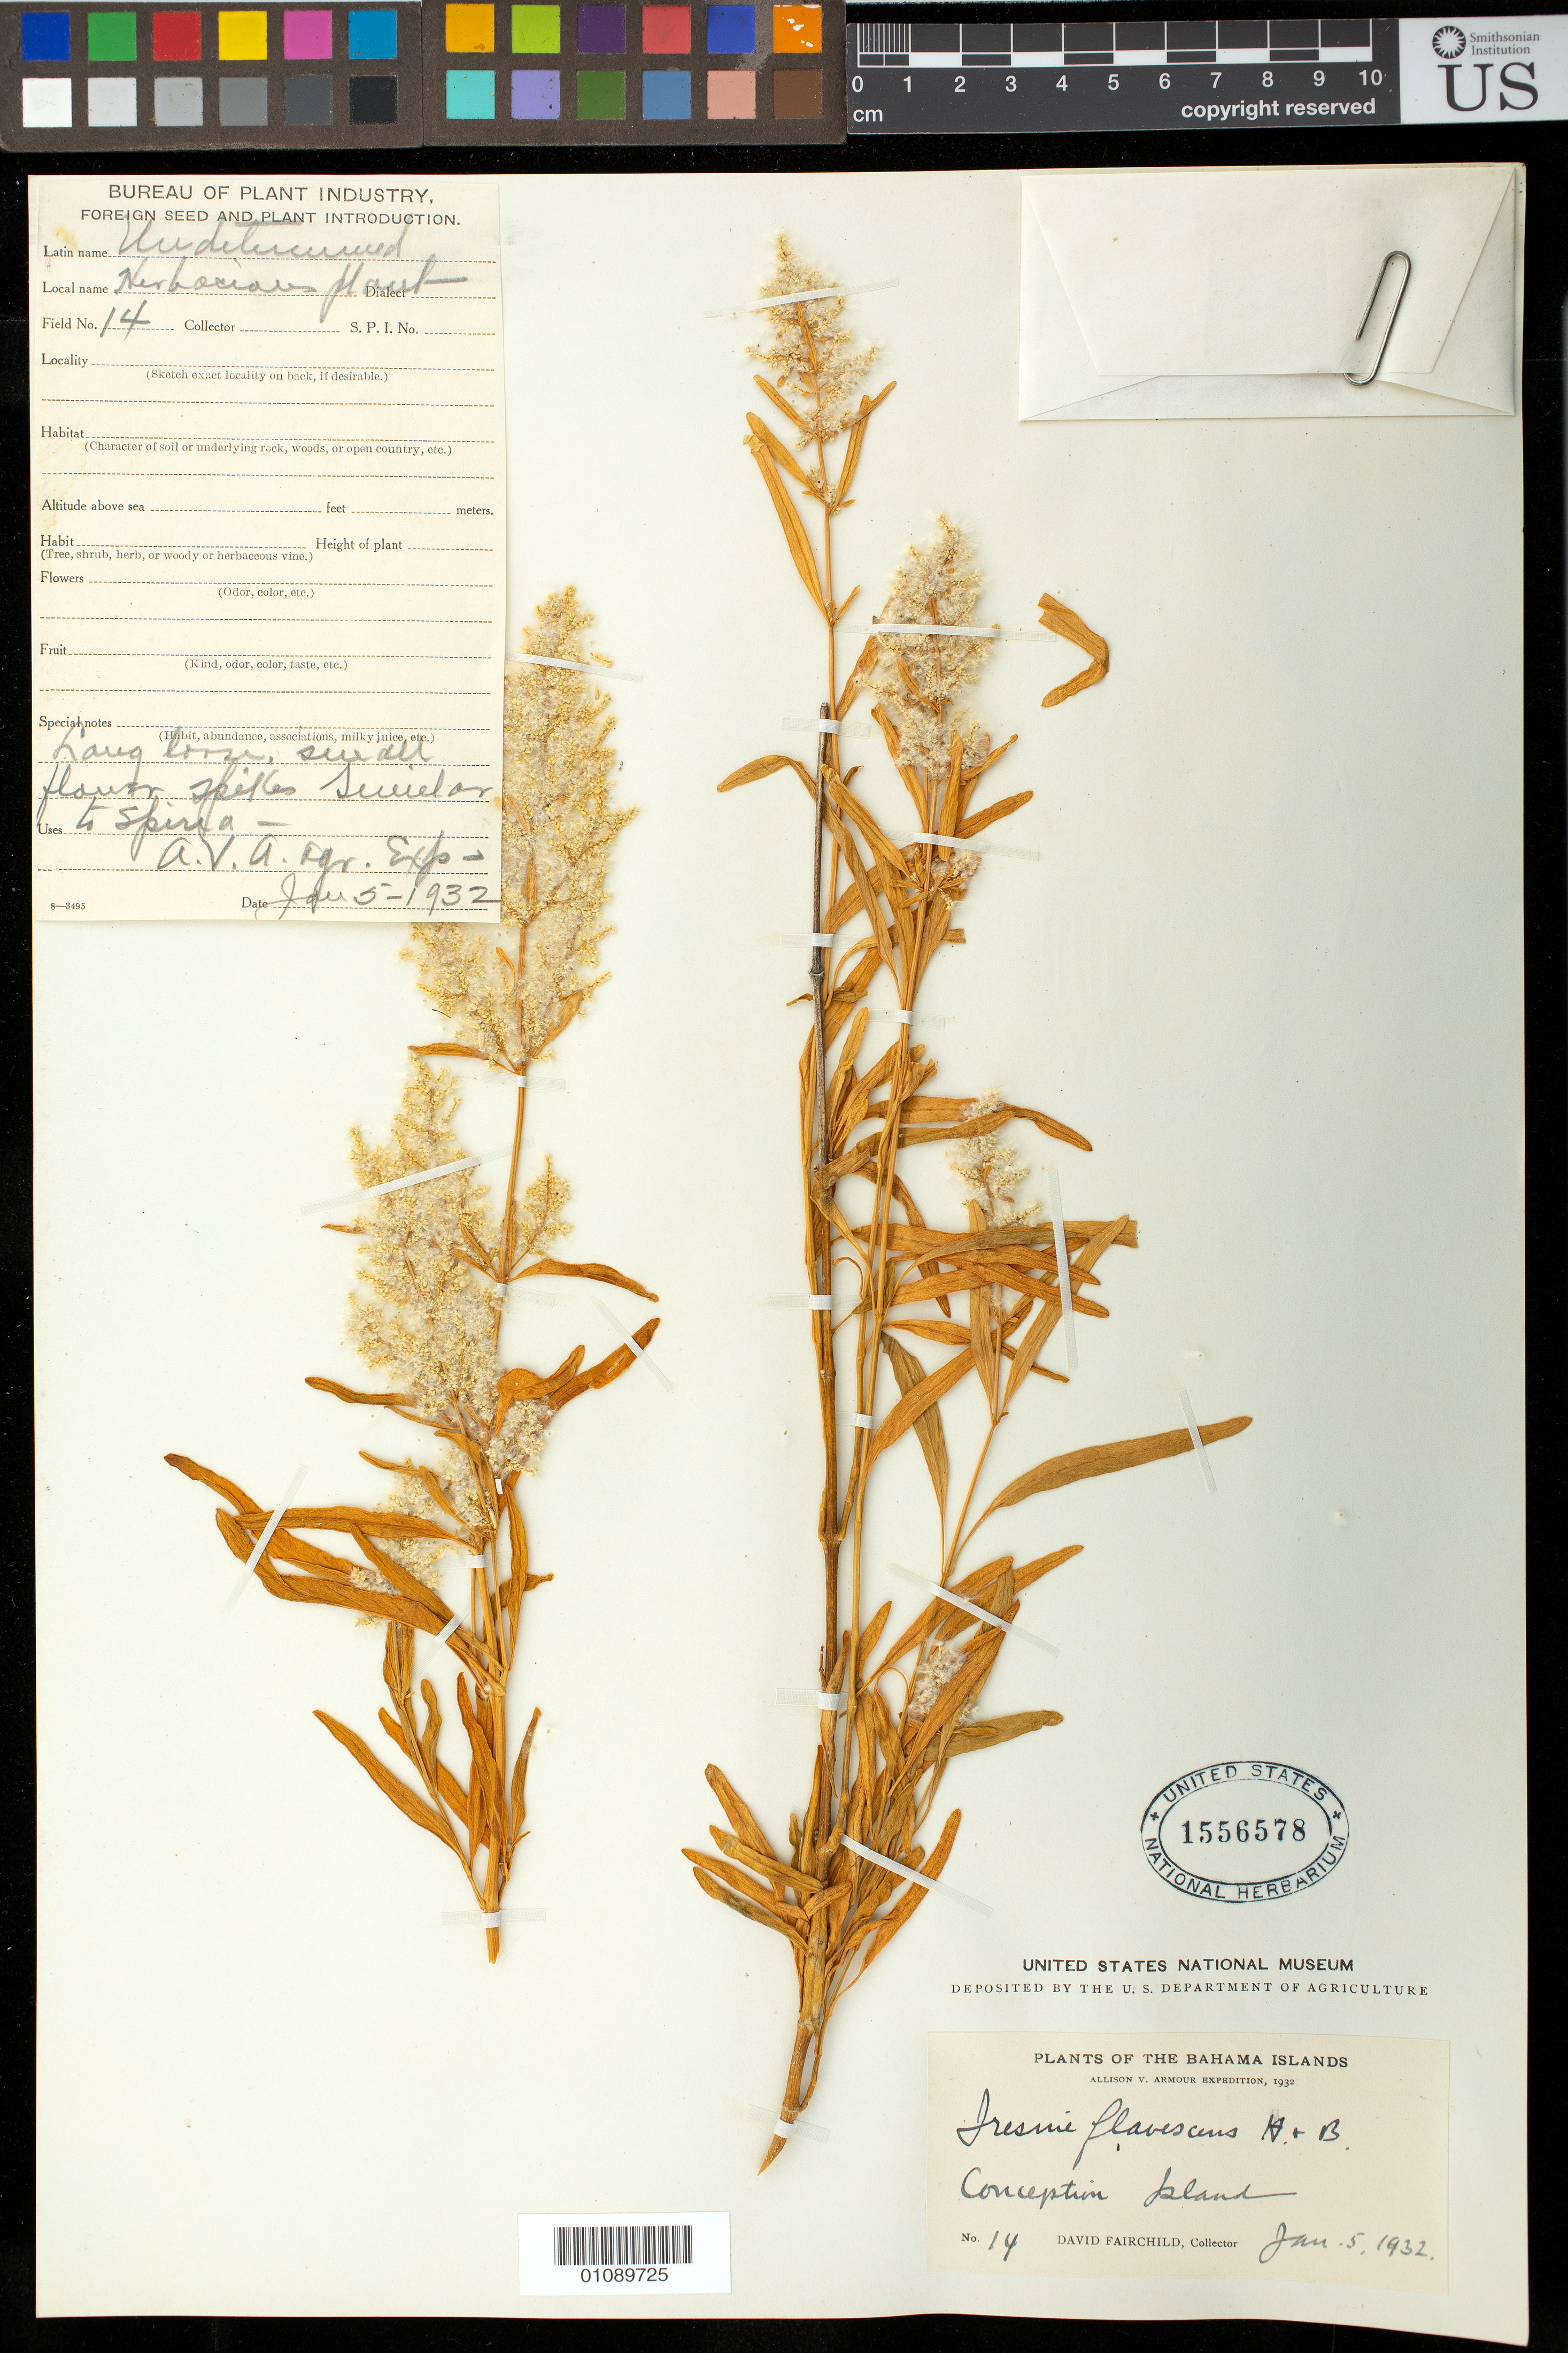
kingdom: Plantae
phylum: Tracheophyta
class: Magnoliopsida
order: Caryophyllales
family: Amaranthaceae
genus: Iresine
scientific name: Iresine flavescens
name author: Humb. & Bonpl. ex Willd.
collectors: D. Fairchild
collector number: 14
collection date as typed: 05 Jan 1932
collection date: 1932-01-05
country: Bahamas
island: Conception I.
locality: Conception Island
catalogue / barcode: US 1556578